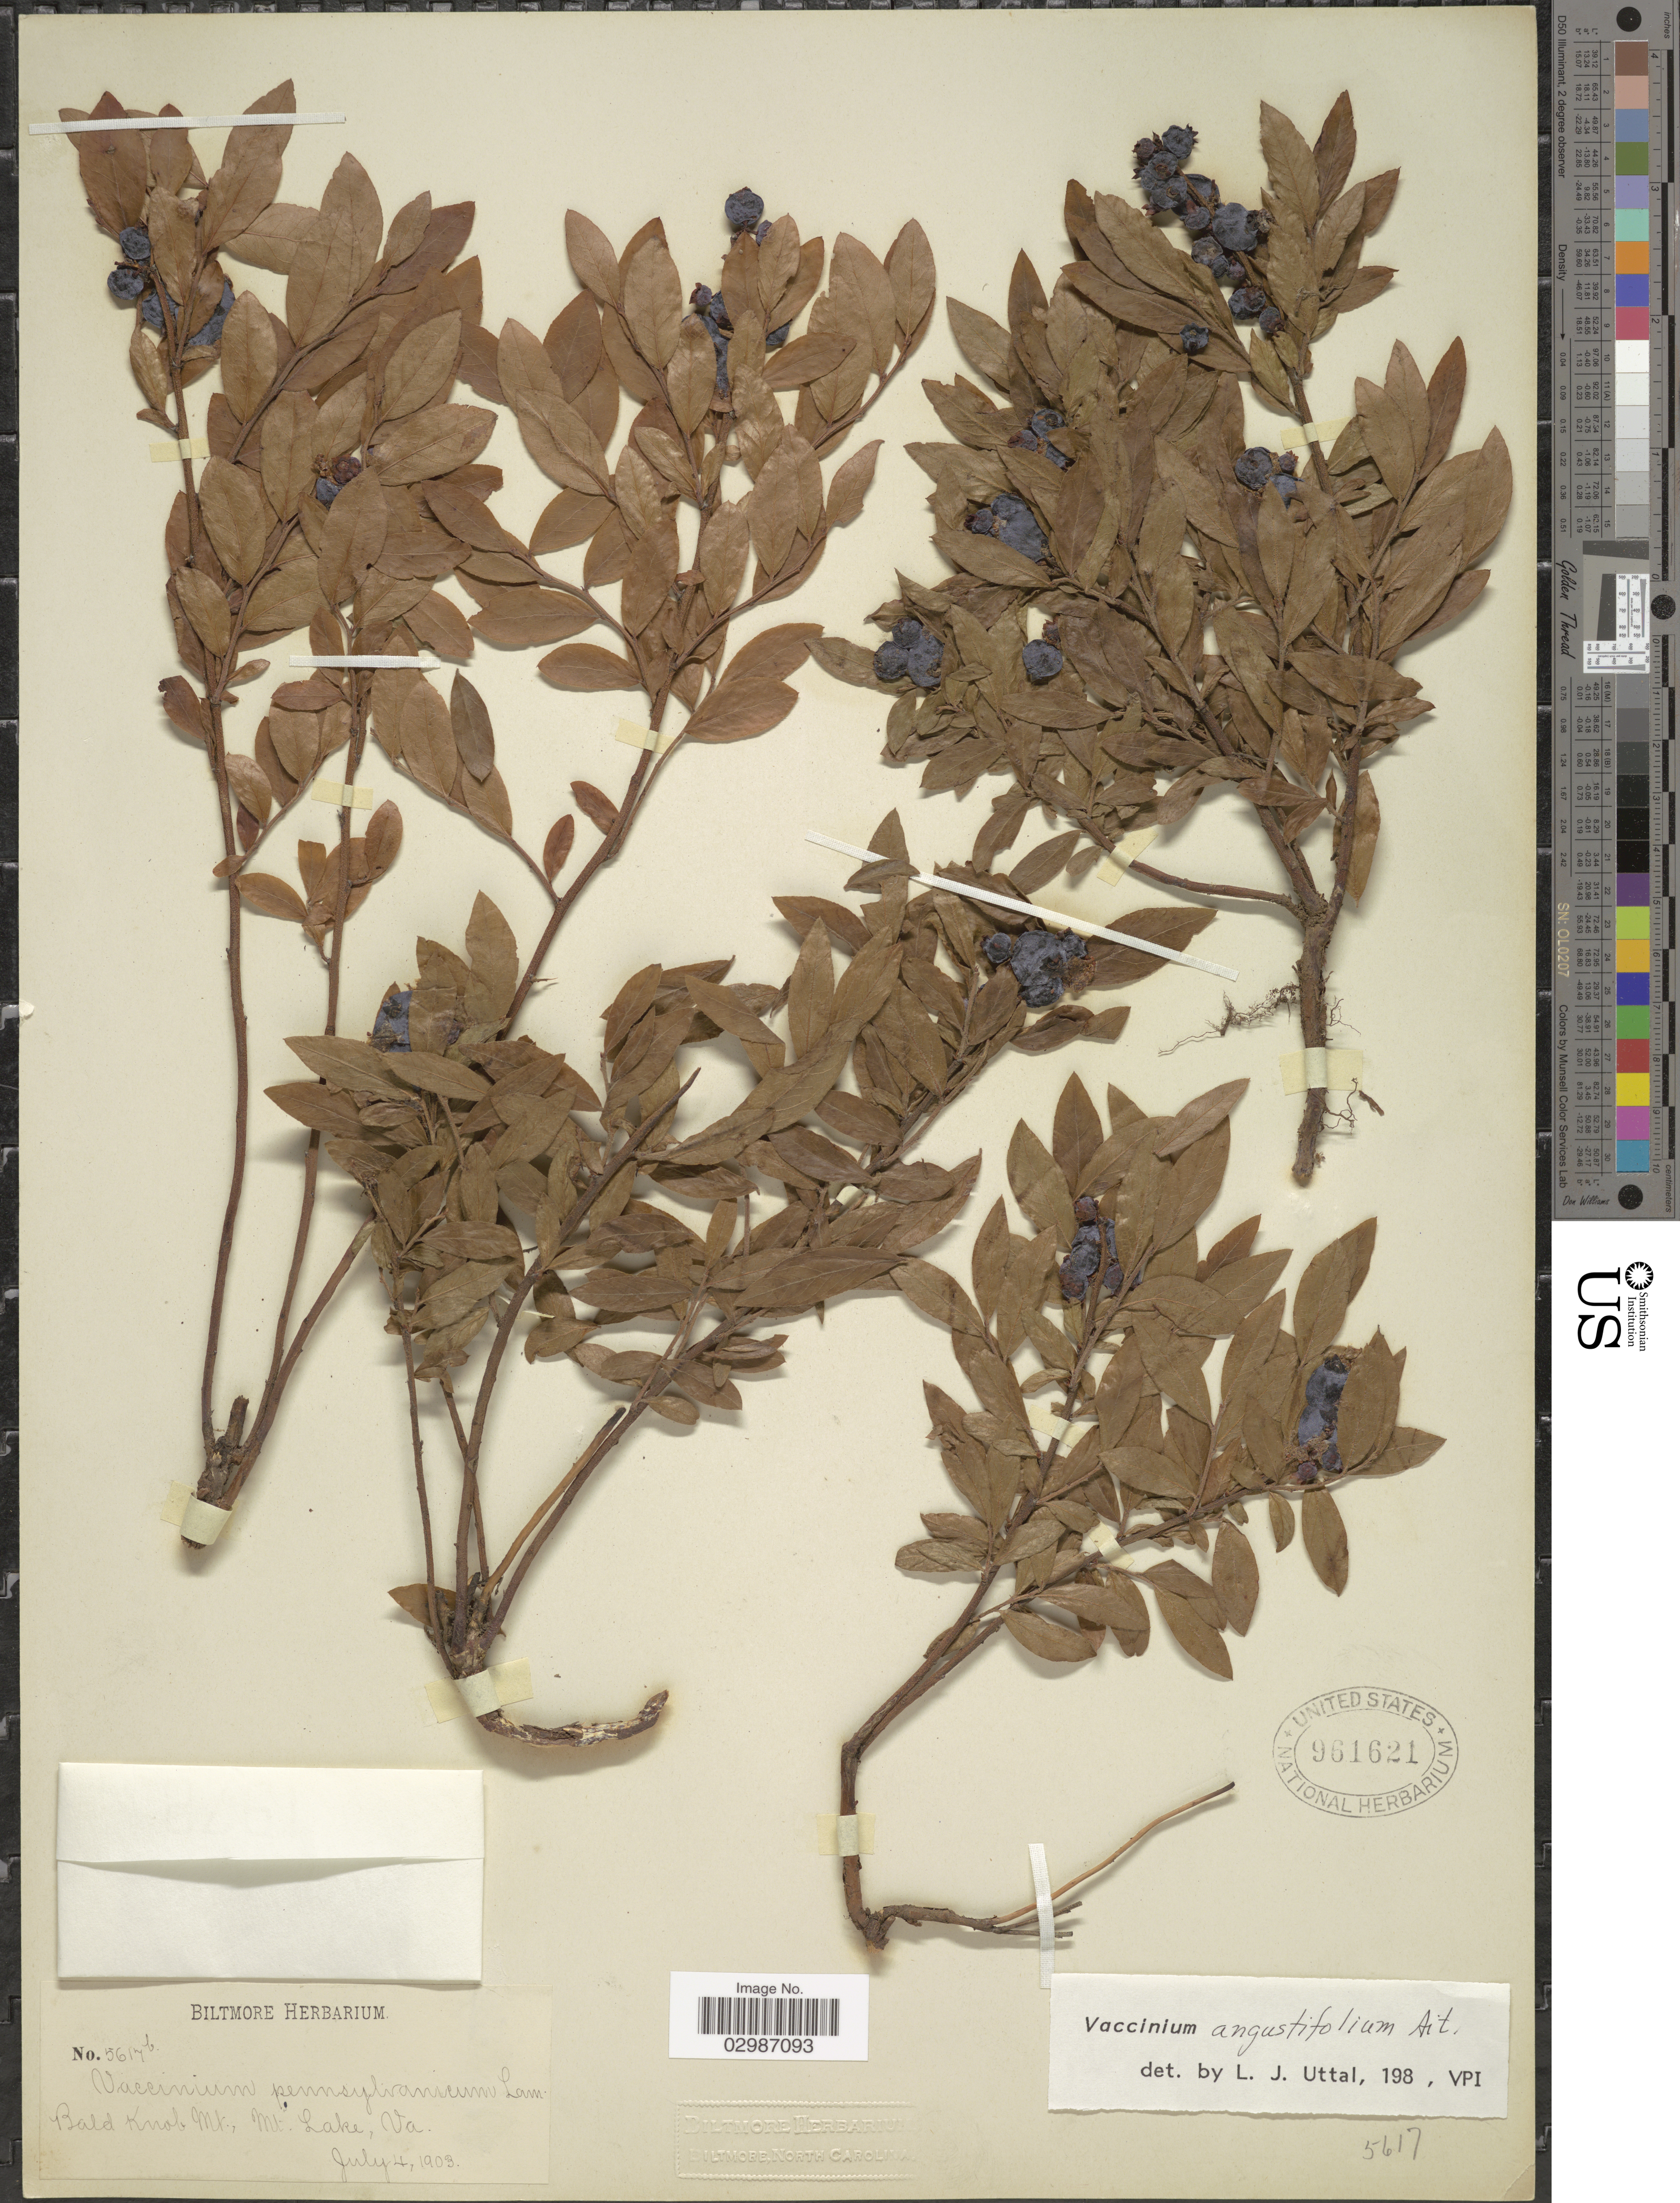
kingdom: Plantae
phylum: Tracheophyta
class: Magnoliopsida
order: Ericales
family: Ericaceae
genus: Vaccinium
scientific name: Vaccinium angustifolium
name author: Aiton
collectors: ex herb. Biltmore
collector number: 5617b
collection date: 1903-07-04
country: United States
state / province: Virginia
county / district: Giles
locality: Bald Knob Mt., Mt. Lake, Va.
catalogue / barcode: US 961621